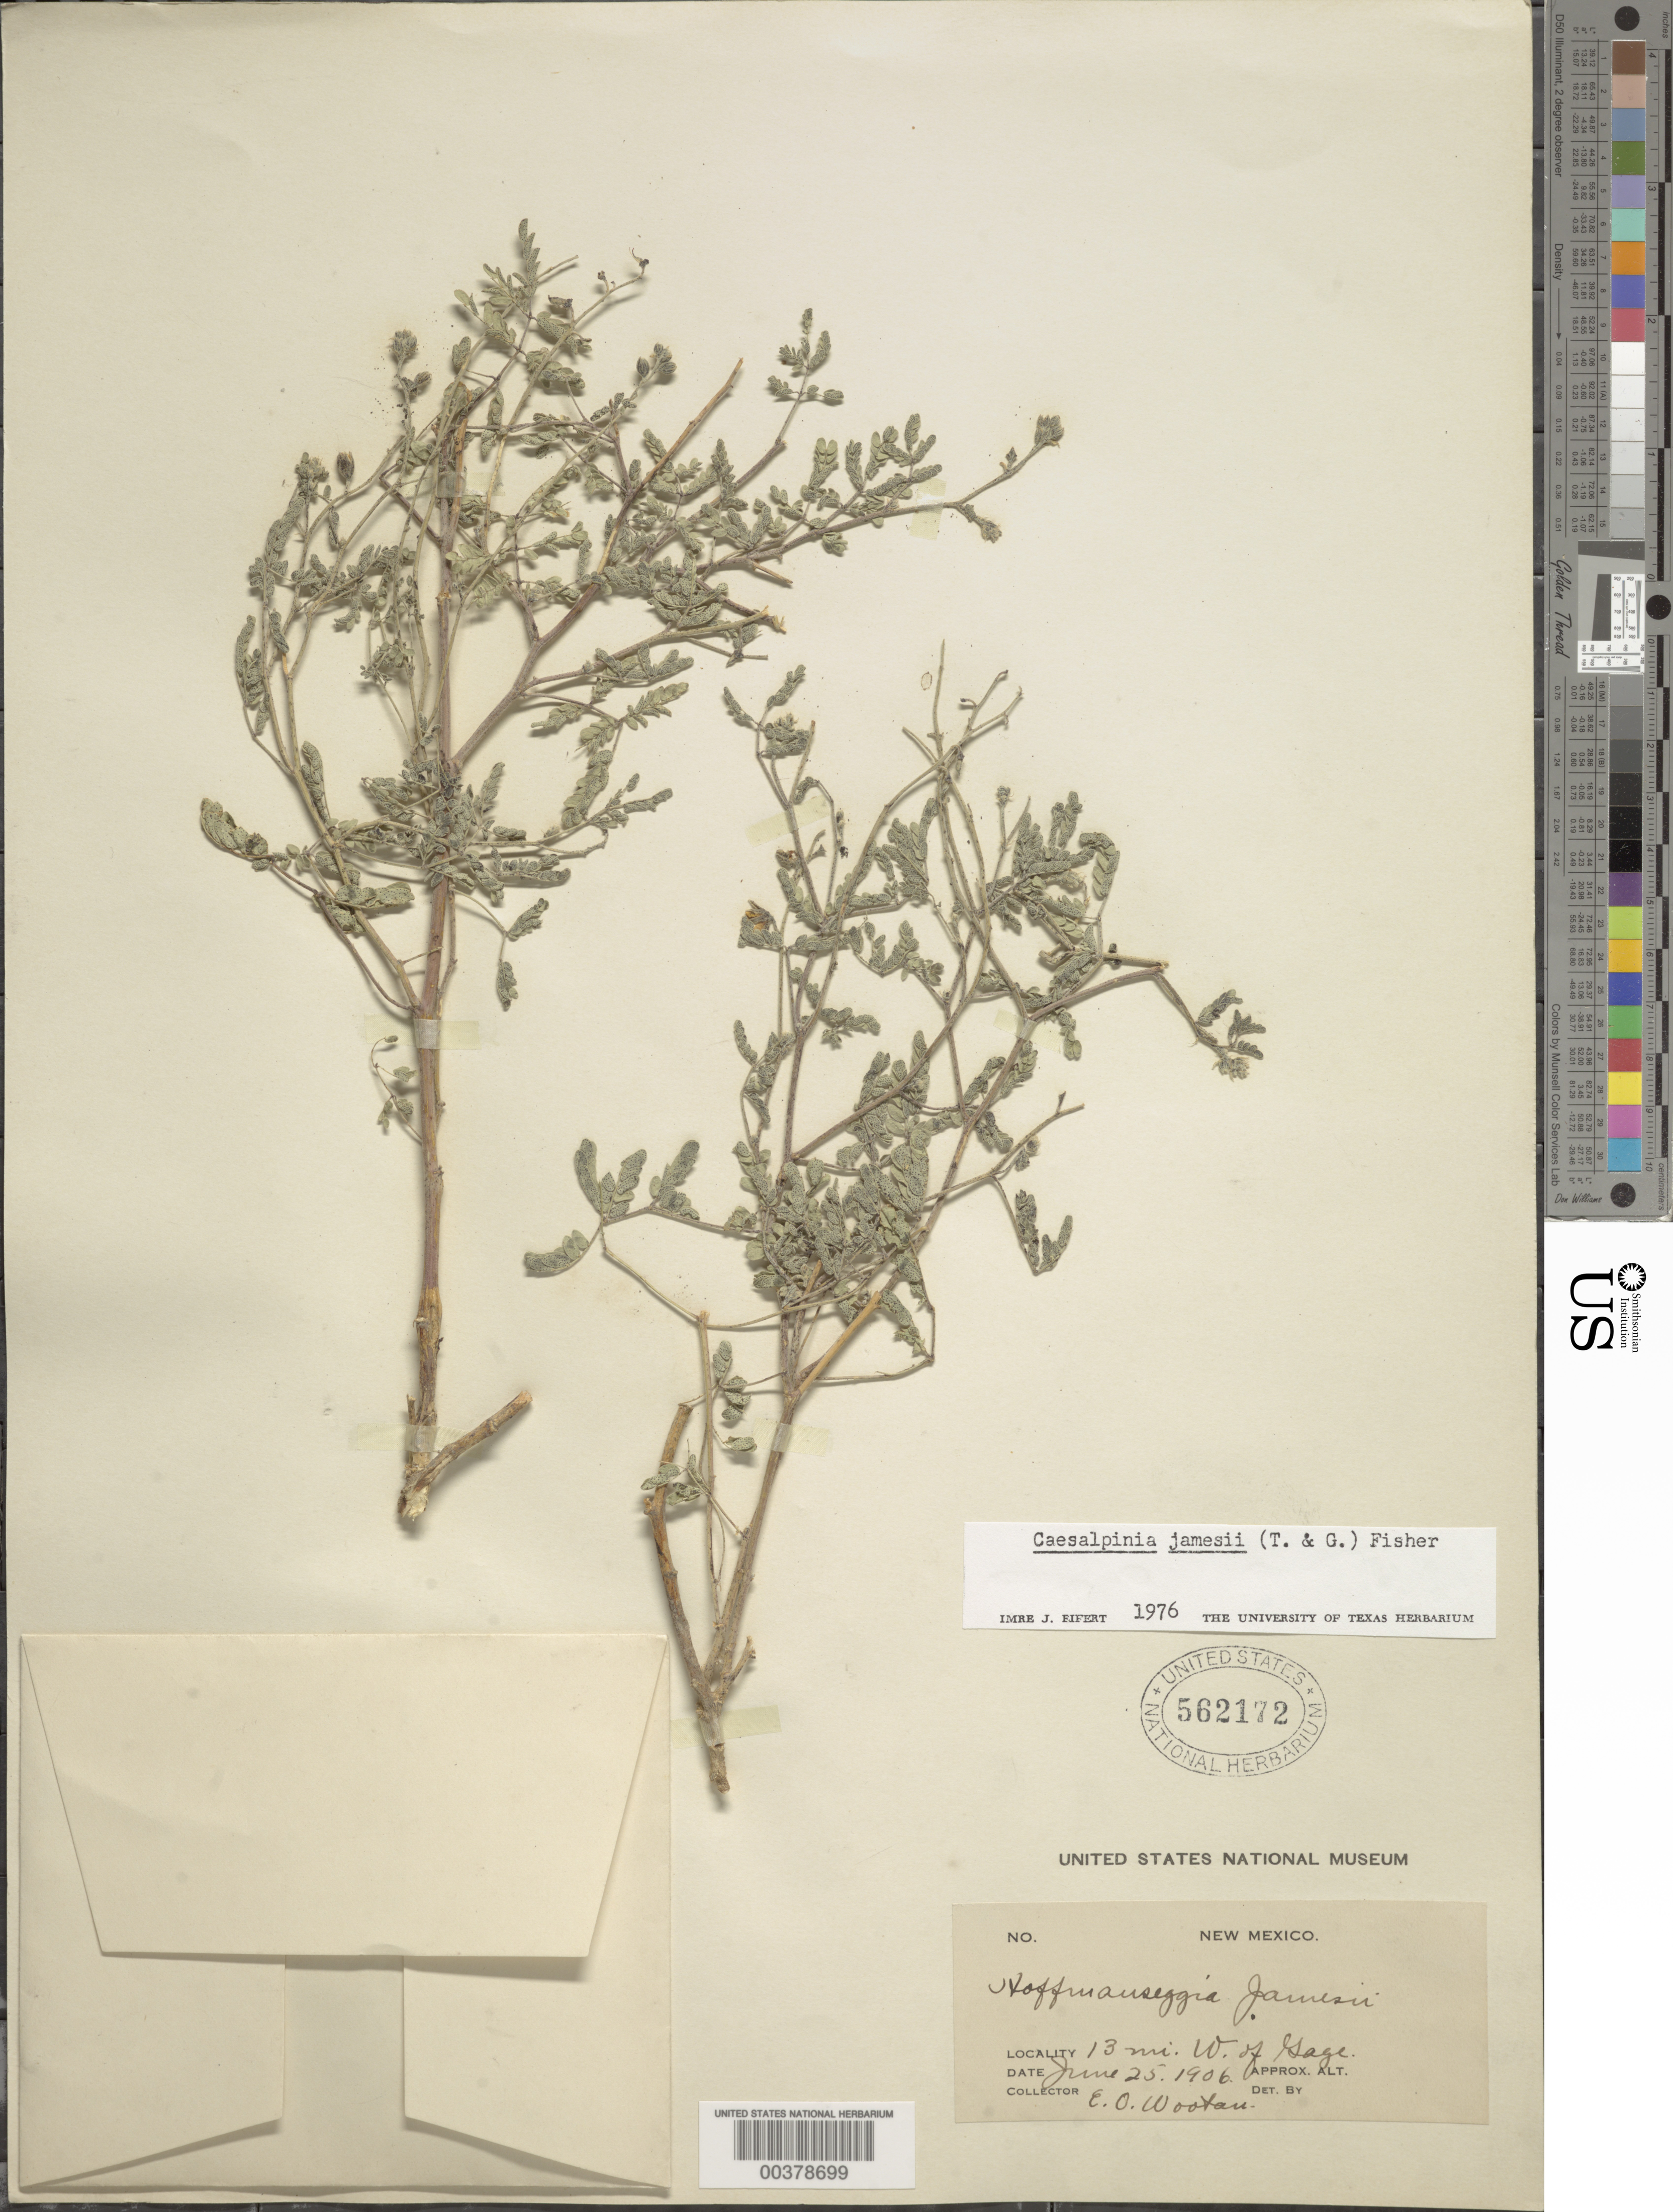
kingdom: Plantae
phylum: Tracheophyta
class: Magnoliopsida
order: Fabales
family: Fabaceae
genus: Pomaria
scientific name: Pomaria jamesii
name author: (Torr. & A. Gray) Walp.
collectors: E. O. Wooton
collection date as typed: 25 Jun 1906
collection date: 1906-06-25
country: United States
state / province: New Mexico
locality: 13 mi w of gage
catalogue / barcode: US 562172